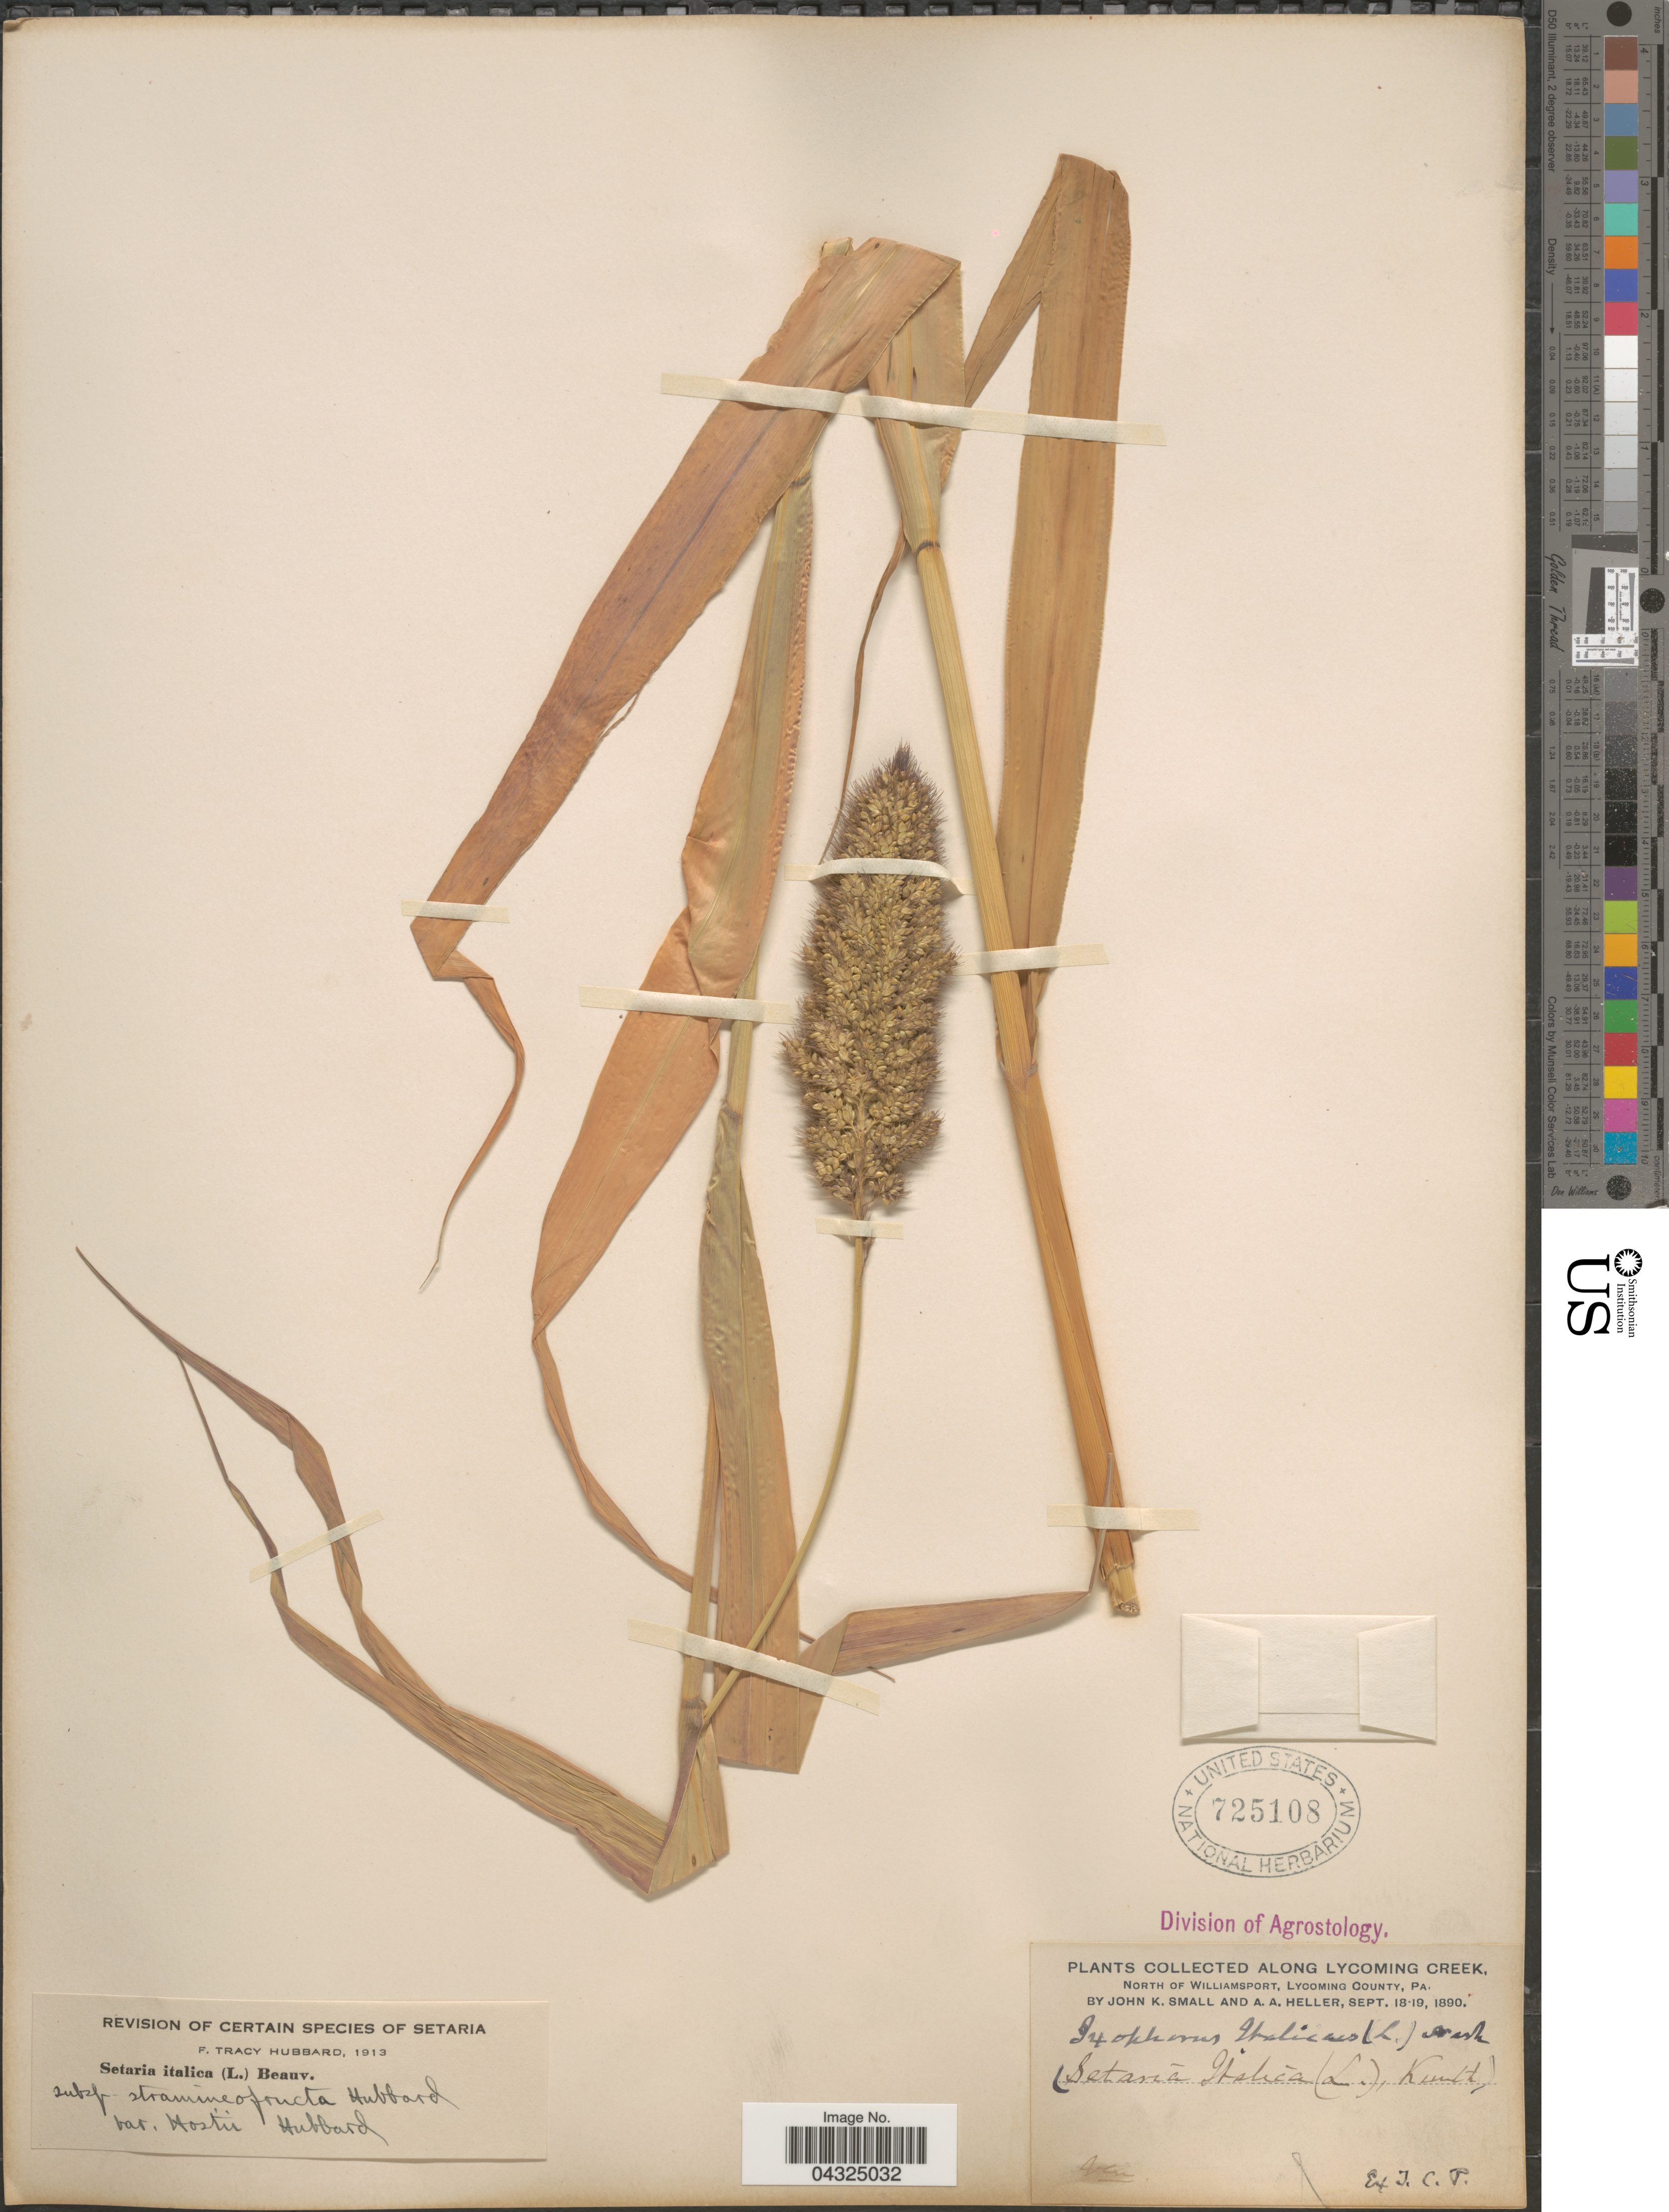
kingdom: Plantae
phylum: Tracheophyta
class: Liliopsida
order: Poales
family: Poaceae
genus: Setaria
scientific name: Setaria italica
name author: (L.) P. Beauv.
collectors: J. K. Small & A. A. Heller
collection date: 1890-09-18/1890-09-19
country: United States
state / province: Pennsylvania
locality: Along Lycoming Creek, North of Williamsport, Lycoming County.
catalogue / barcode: US 725108